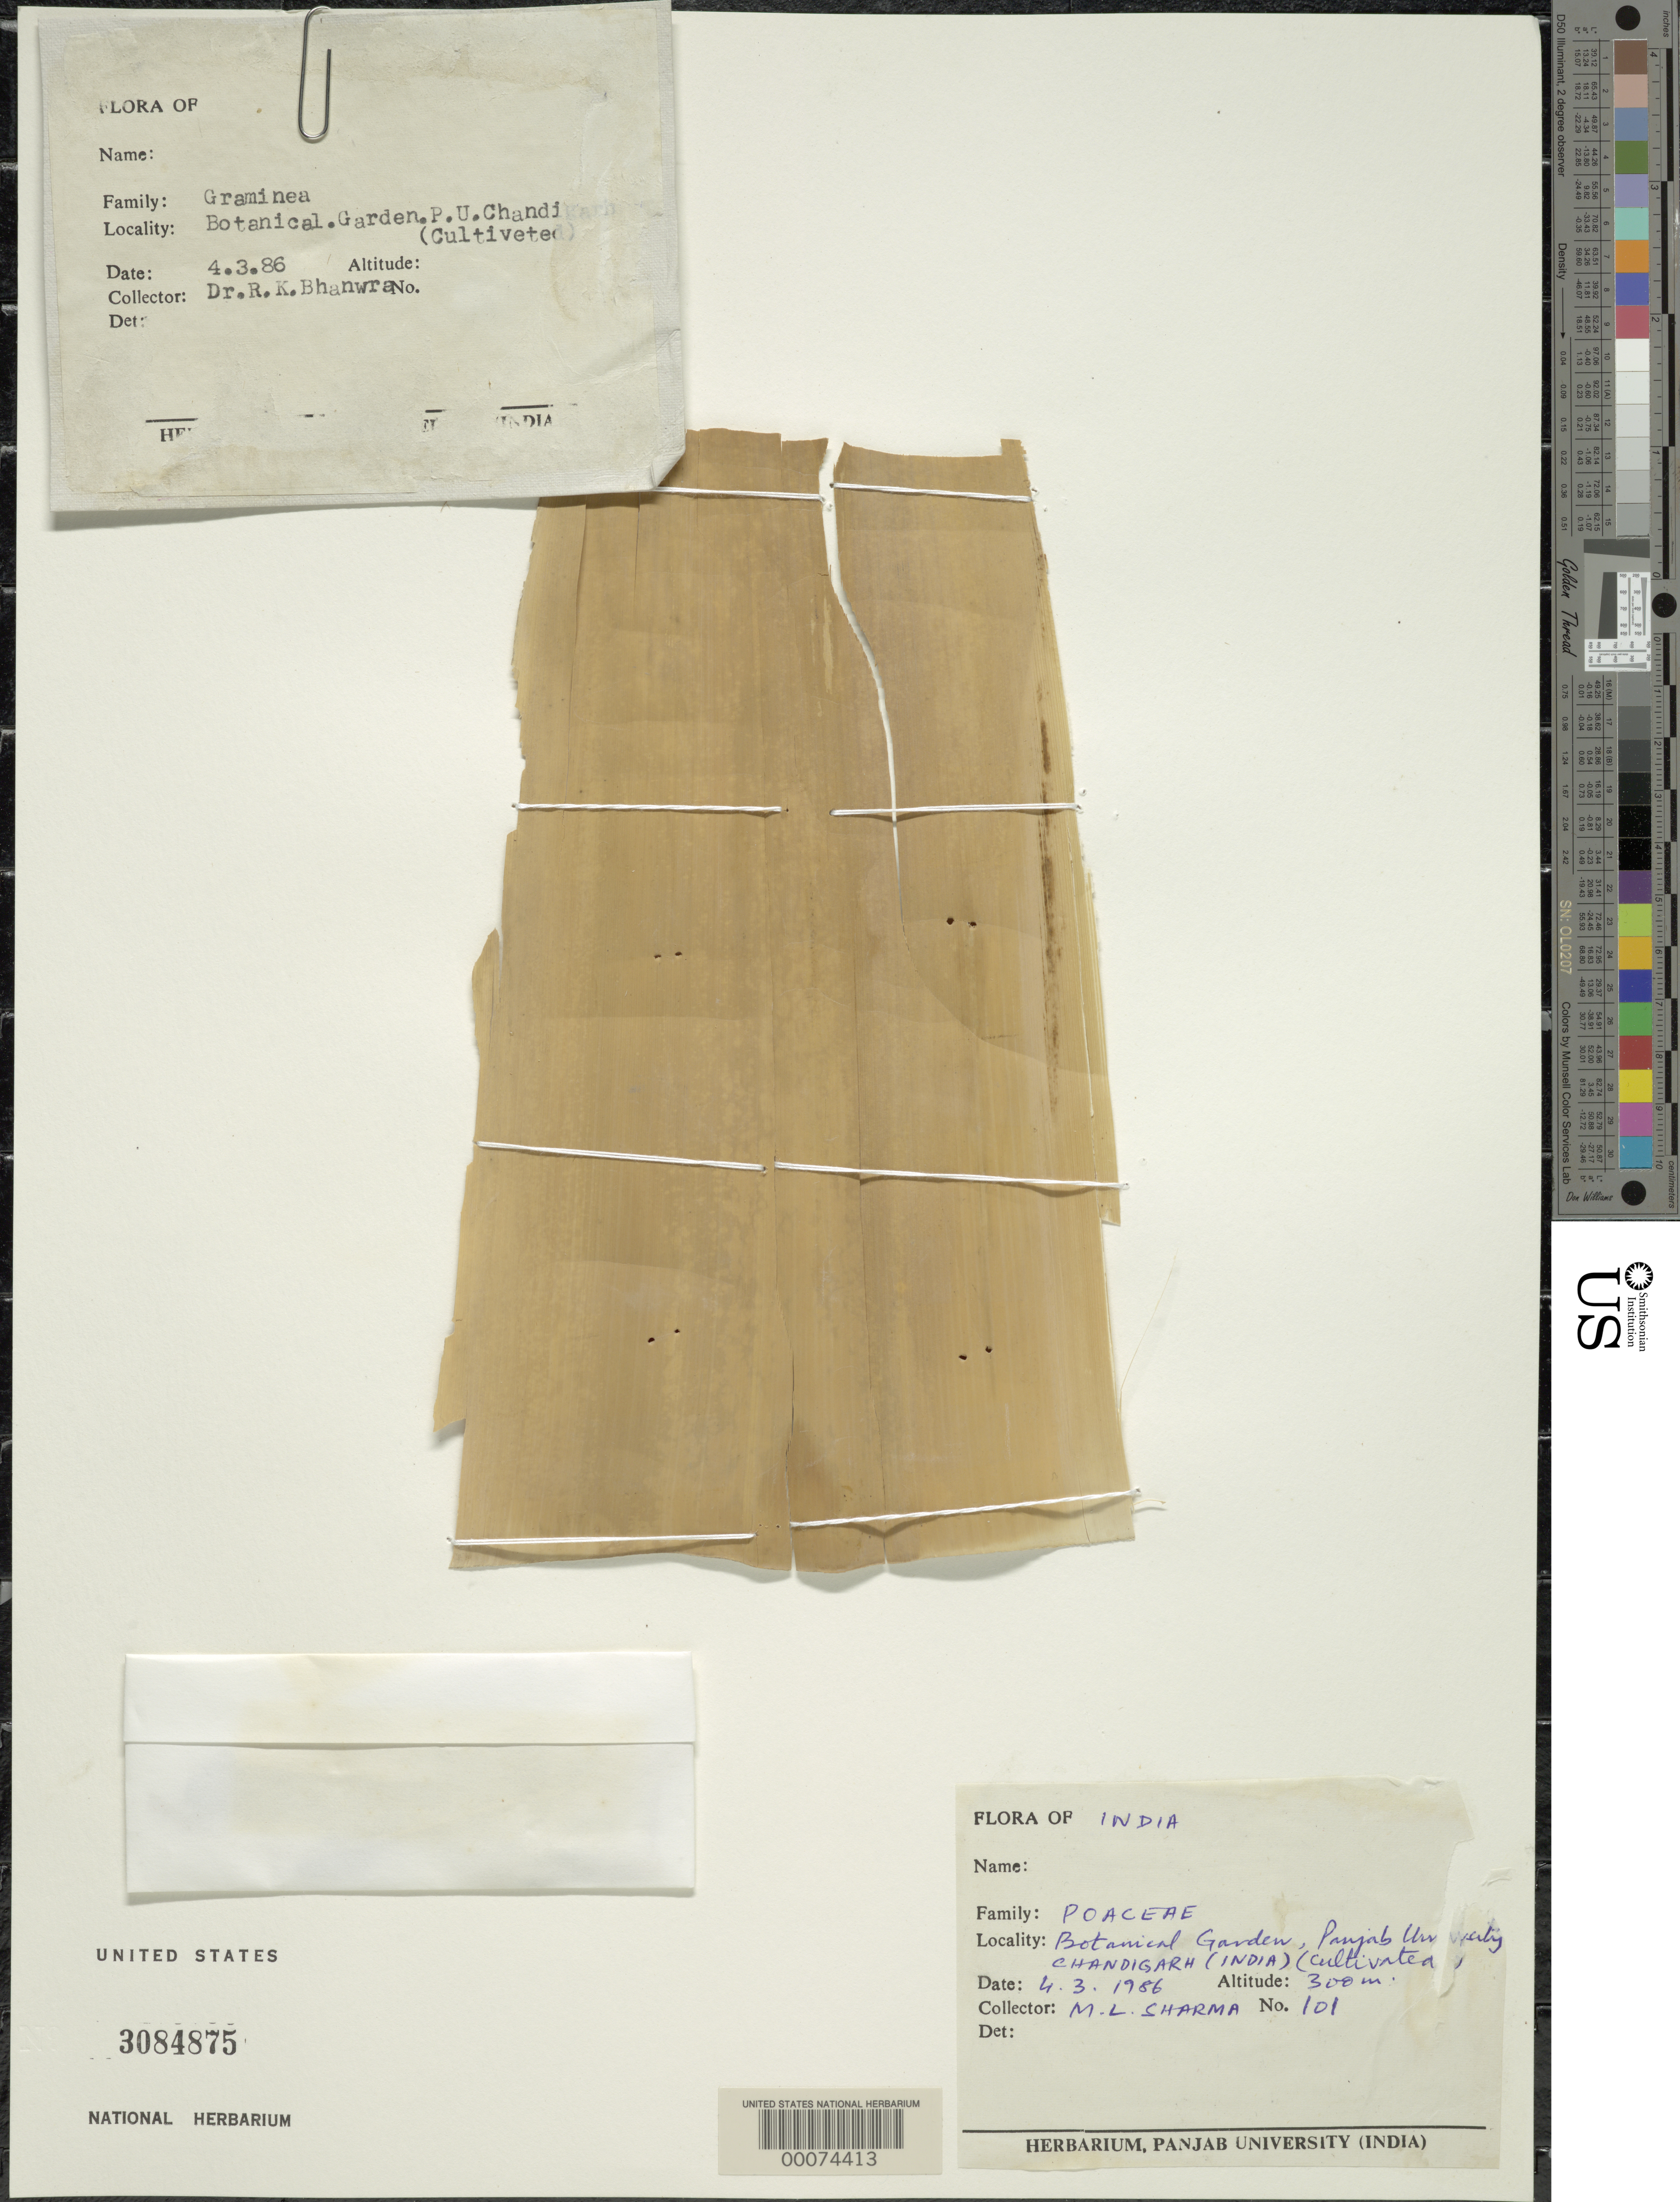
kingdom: Plantae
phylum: Tracheophyta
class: Liliopsida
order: Poales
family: Poaceae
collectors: M. Sharma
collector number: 101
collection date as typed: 04 Mar 1986 or 03 Apr 1986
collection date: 1986-03-04 or 1986-04-03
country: India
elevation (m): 300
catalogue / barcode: US 3084875